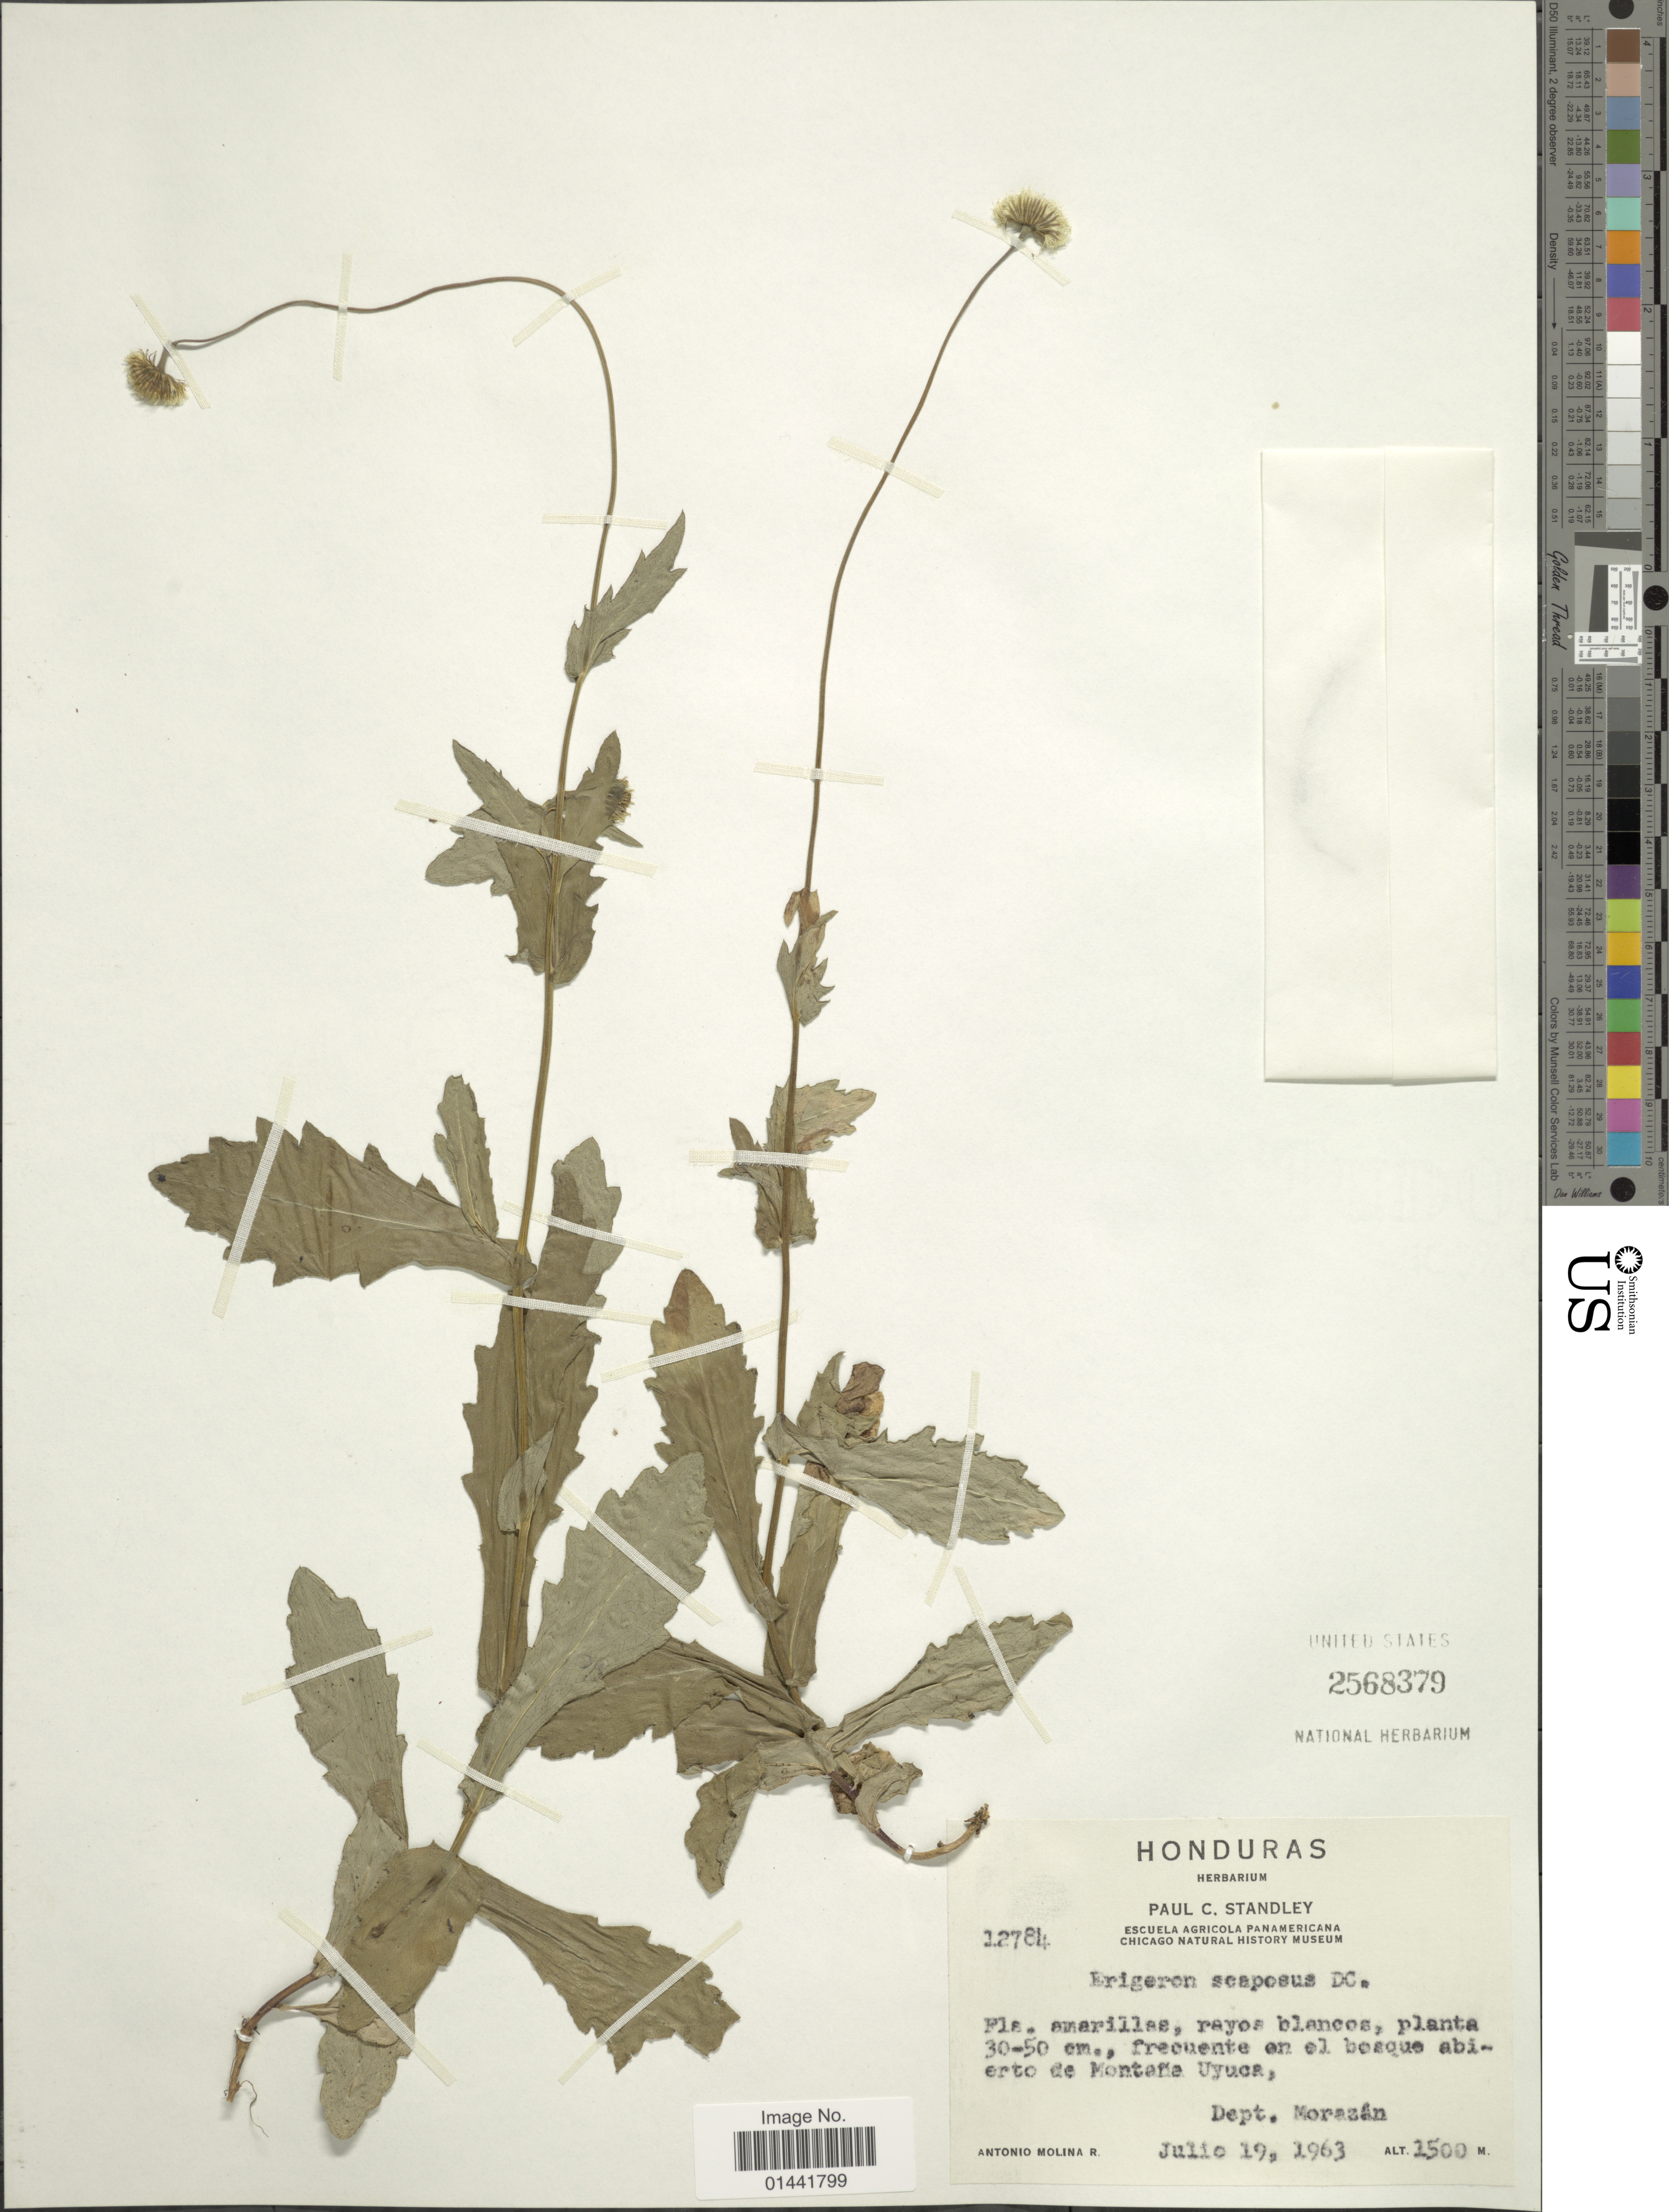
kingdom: Plantae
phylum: Tracheophyta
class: Magnoliopsida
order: Asterales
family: Asteraceae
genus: Erigeron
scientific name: Erigeron scaposus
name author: DC.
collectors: A. Molina R.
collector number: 12784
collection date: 1963-07-19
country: Honduras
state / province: Fco. Morazán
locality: Frecuente en el bosque abierto de Montaña Uyuca, Dept. Morazán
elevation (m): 1500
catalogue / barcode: US 2568379